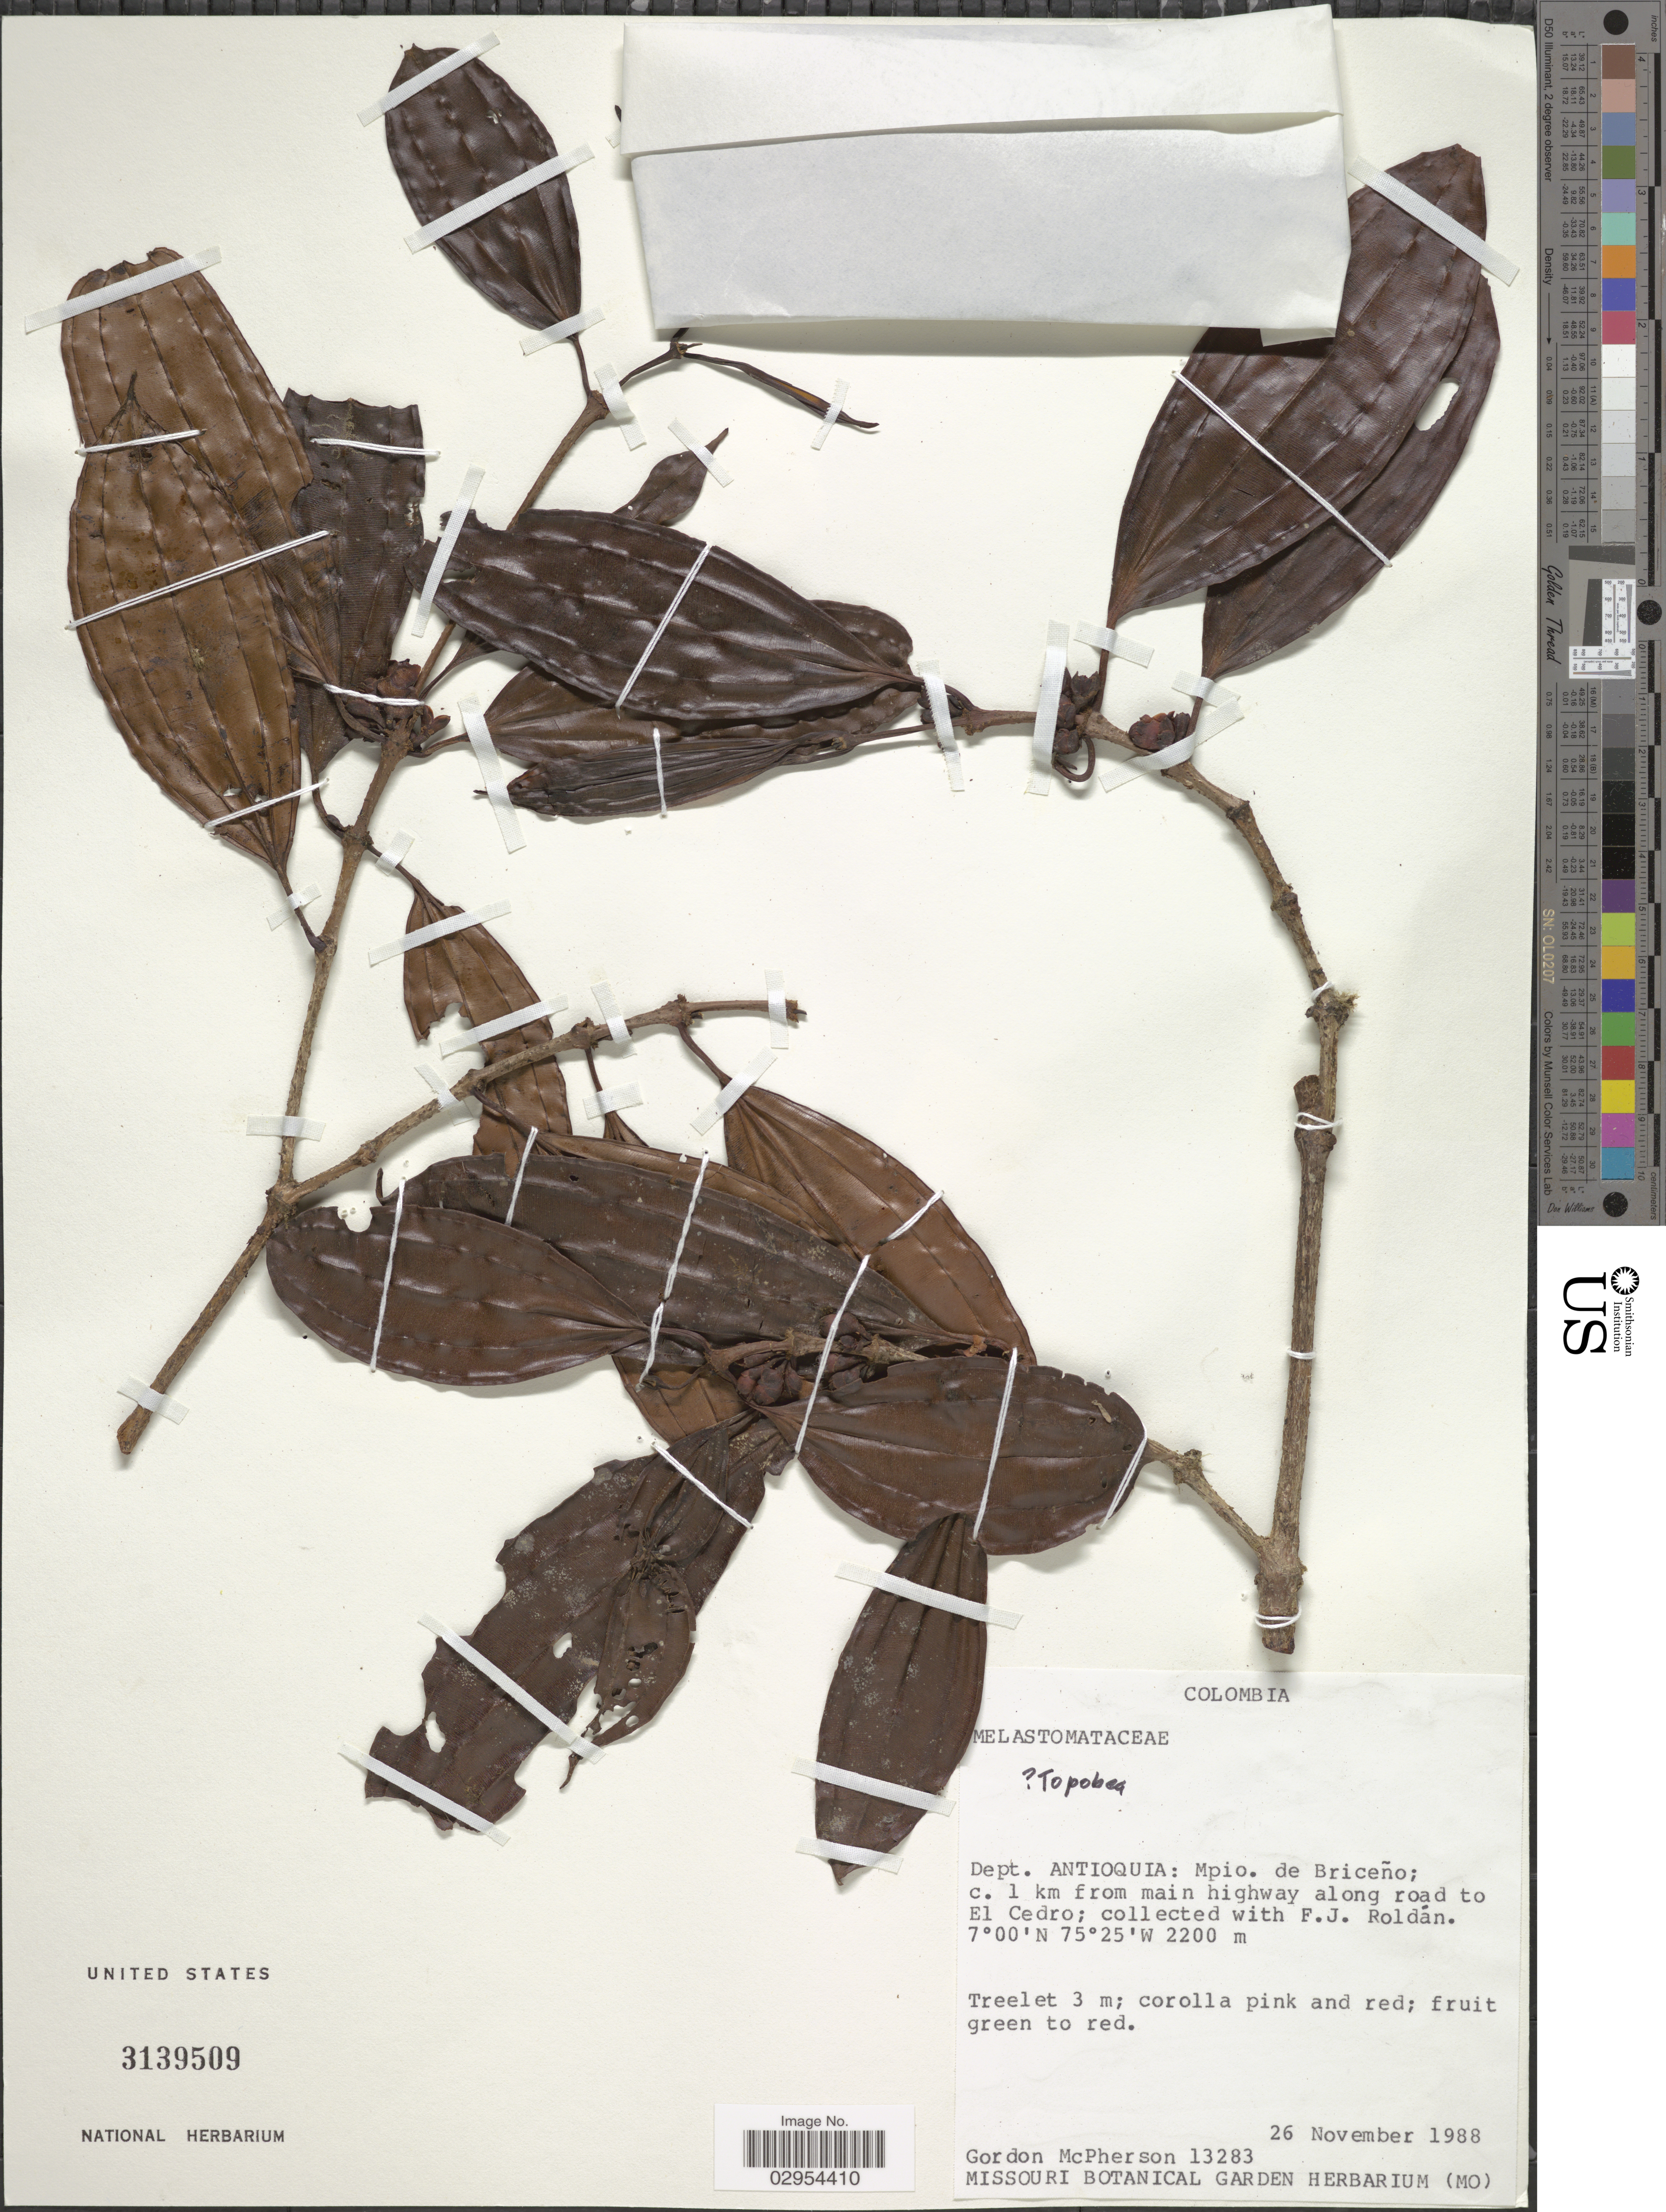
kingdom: Plantae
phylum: Tracheophyta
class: Magnoliopsida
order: Myrtales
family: Melastomataceae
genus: Topobea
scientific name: Topobea sp.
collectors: G. D. McPherson & F. J. Roldán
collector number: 13283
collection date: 1988-11-26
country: Colombia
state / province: Antioquia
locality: Dept. Antioquia: Mpio. de Briceño; c. 1 km from main highway along road to El Cedro.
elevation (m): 2200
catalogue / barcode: US 3139509